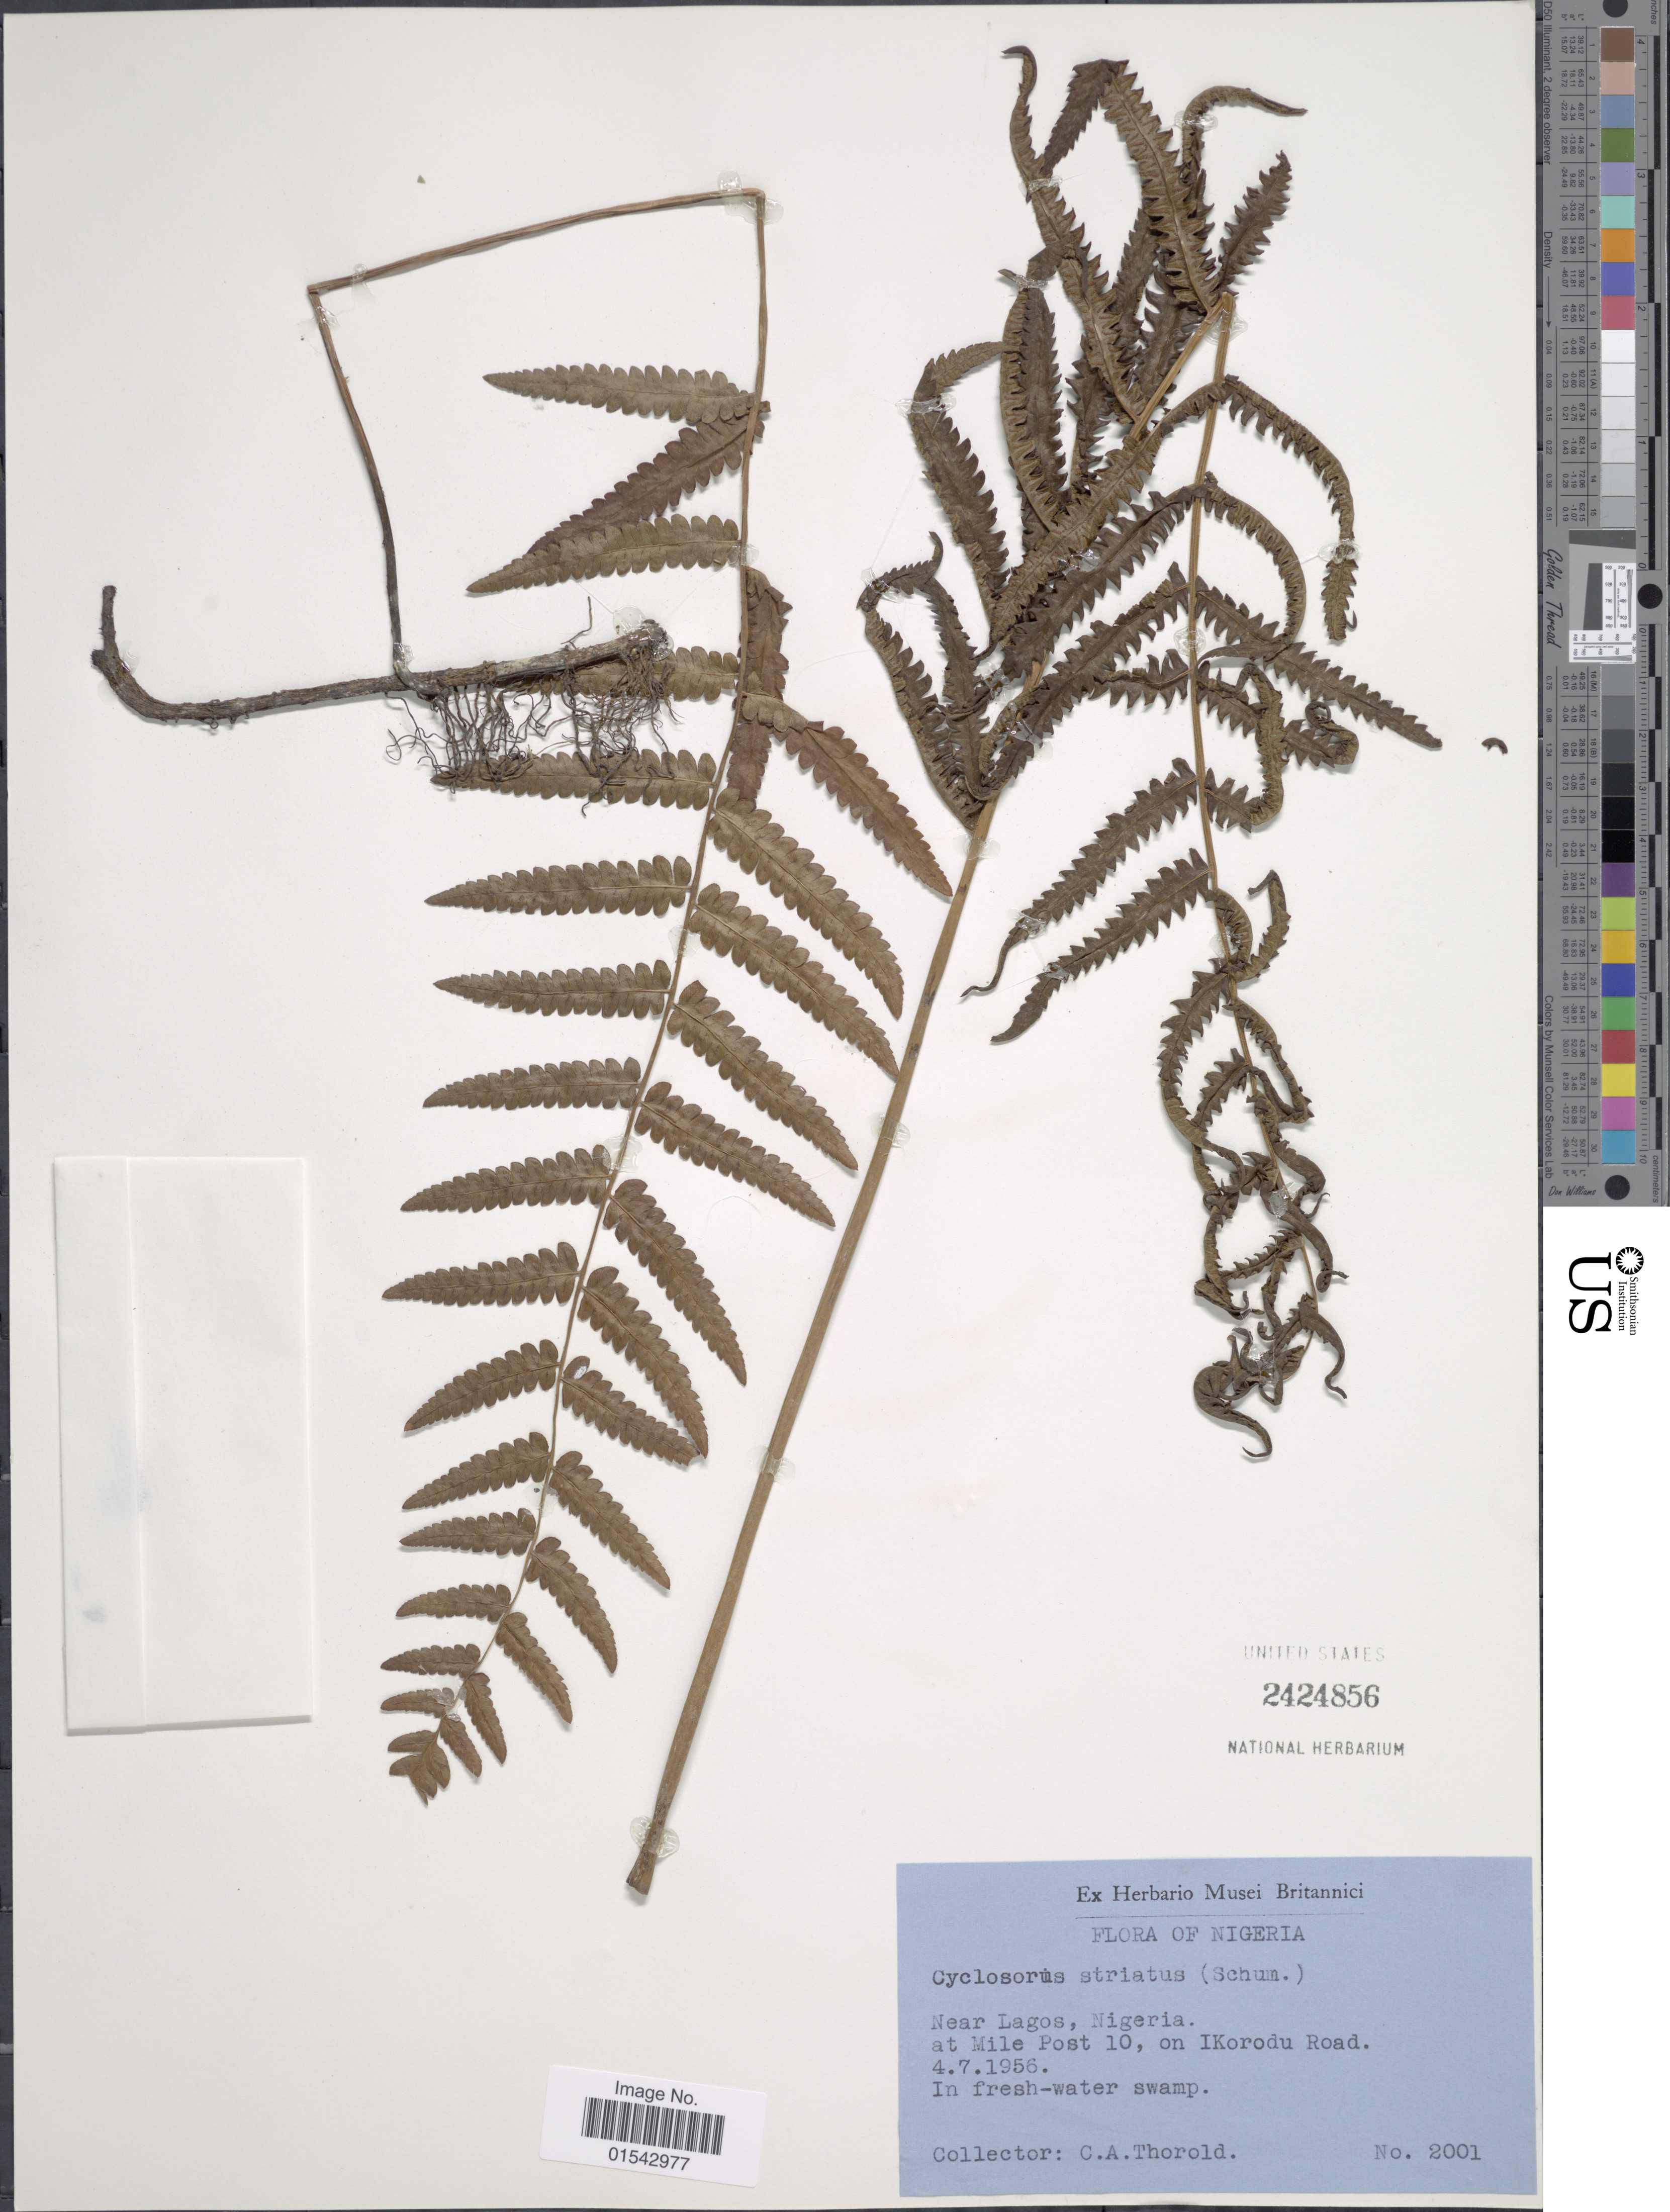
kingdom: Plantae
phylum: Tracheophyta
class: Polypodiopsida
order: Polypodiales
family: Thelypteridaceae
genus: Cyclosorus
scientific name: Cyclosorus interruptus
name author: (Willd.) H. Itô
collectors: C. Thorold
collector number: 2001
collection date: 1956-07-07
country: Nigeria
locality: Near Lagos, Nigeria, at mile post 10, on Ikorodu Road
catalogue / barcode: US 2424856